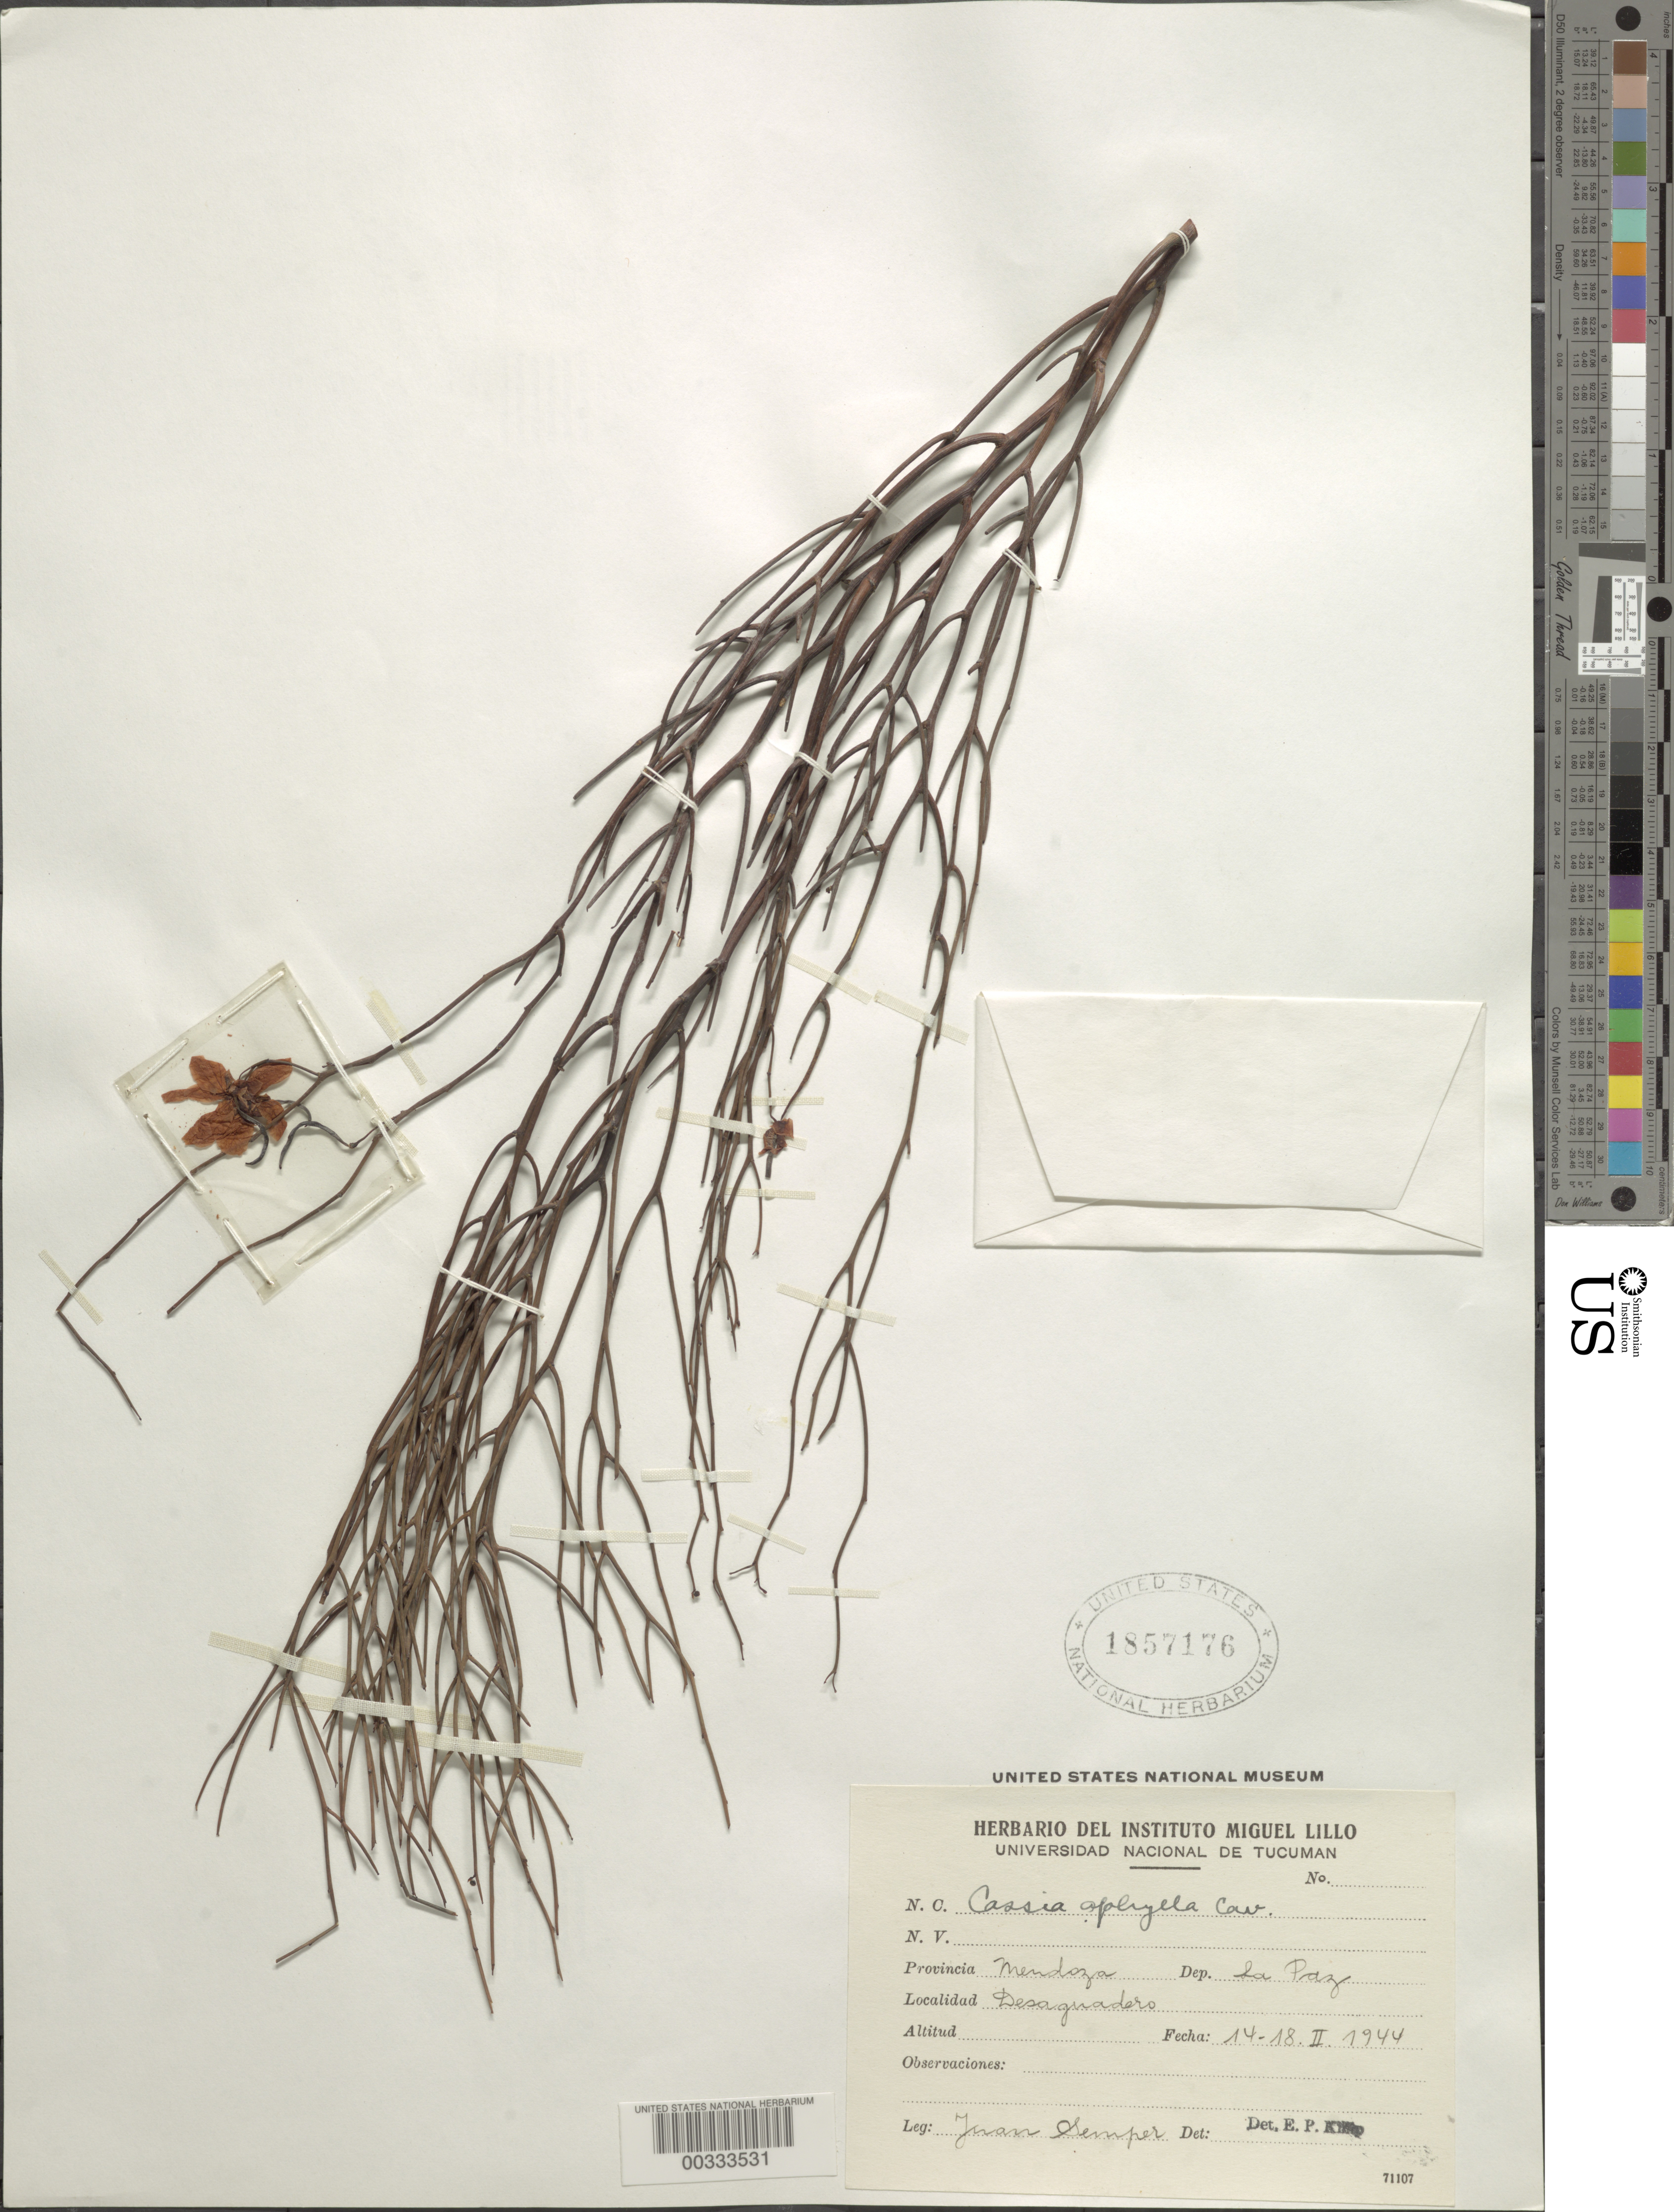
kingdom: Plantae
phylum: Tracheophyta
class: Magnoliopsida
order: Fabales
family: Fabaceae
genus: Senna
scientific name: Senna aphylla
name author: (Cav.) H.S. Irwin & Barneby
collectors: J. Semper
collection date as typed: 14 Feb 1944 to 18 Feb 1944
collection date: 1944-02-14/1944-02-18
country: Argentina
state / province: Mendoza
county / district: La Paz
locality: Desagnadero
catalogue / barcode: US 1857176